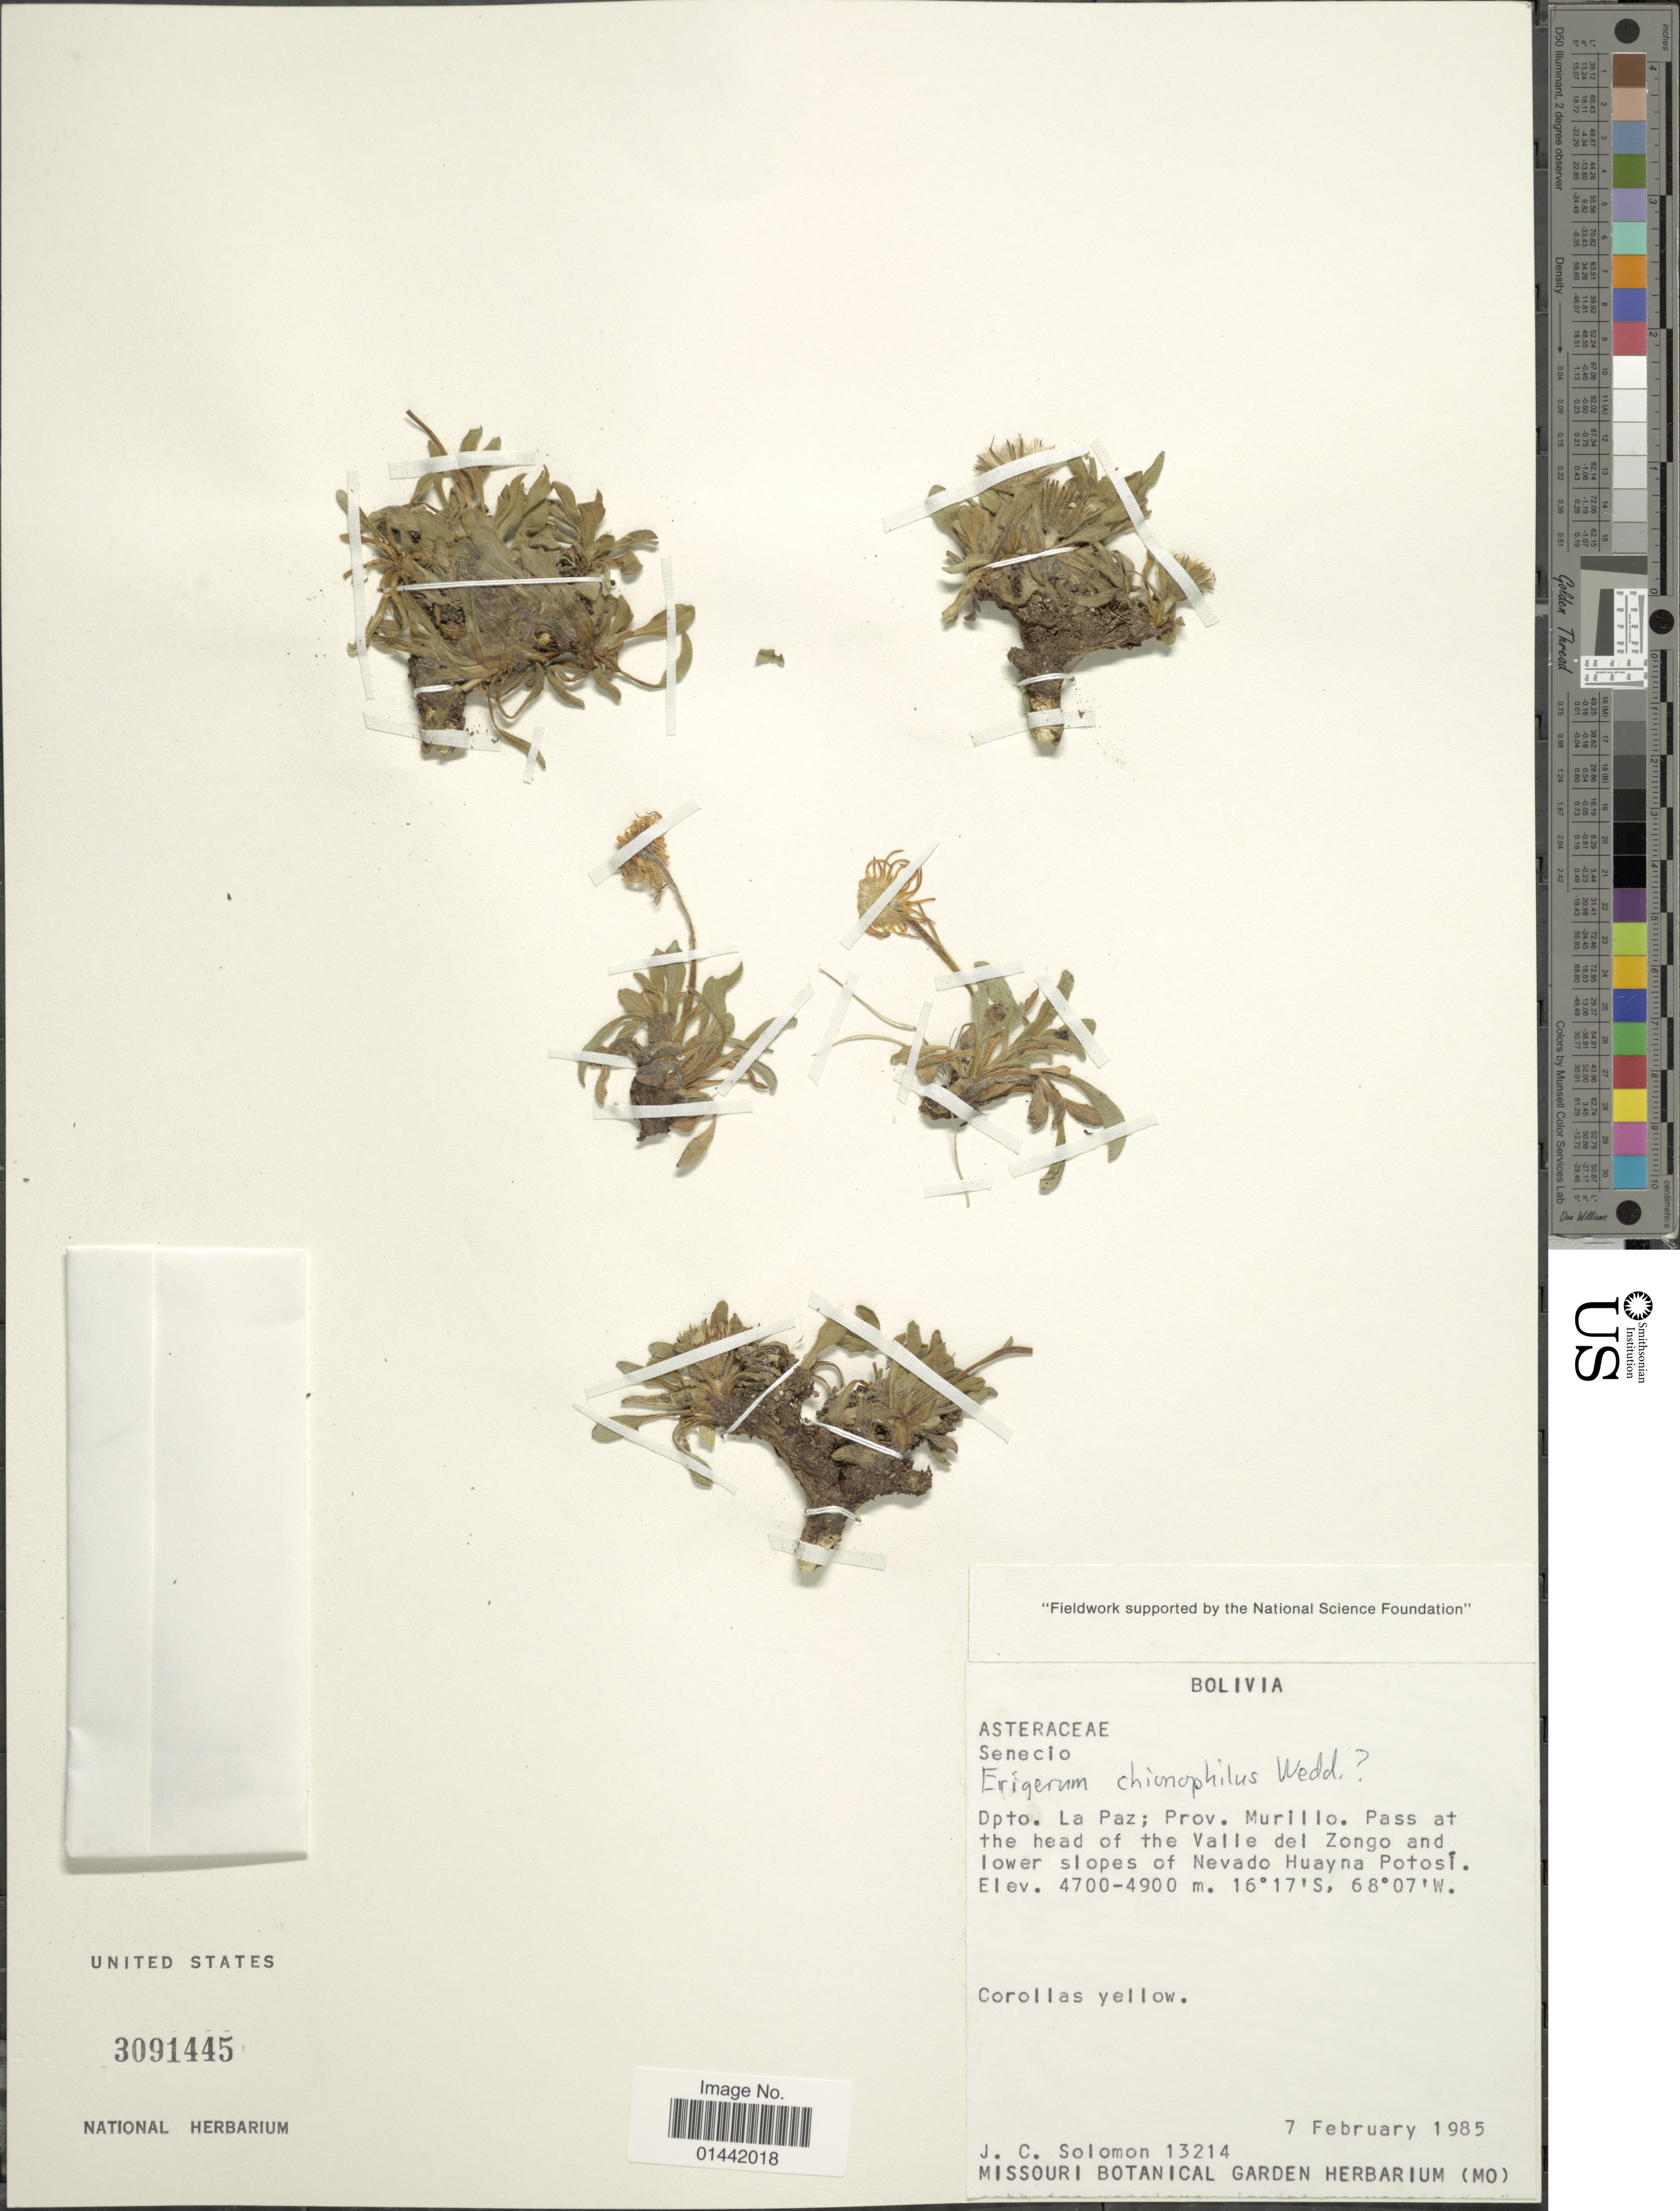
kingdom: Plantae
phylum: Tracheophyta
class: Magnoliopsida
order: Asterales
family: Asteraceae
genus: Erigeron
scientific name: Erigeron chionophilus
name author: Wedd.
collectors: J. C. Solomon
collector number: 13214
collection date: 1985-02-07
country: Bolivia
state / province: La Paz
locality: Prov. Murillo, pass at the head of the Valle del Zongo and lower slopes of Nevada Huayna Potosí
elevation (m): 4700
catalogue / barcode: US 3091445